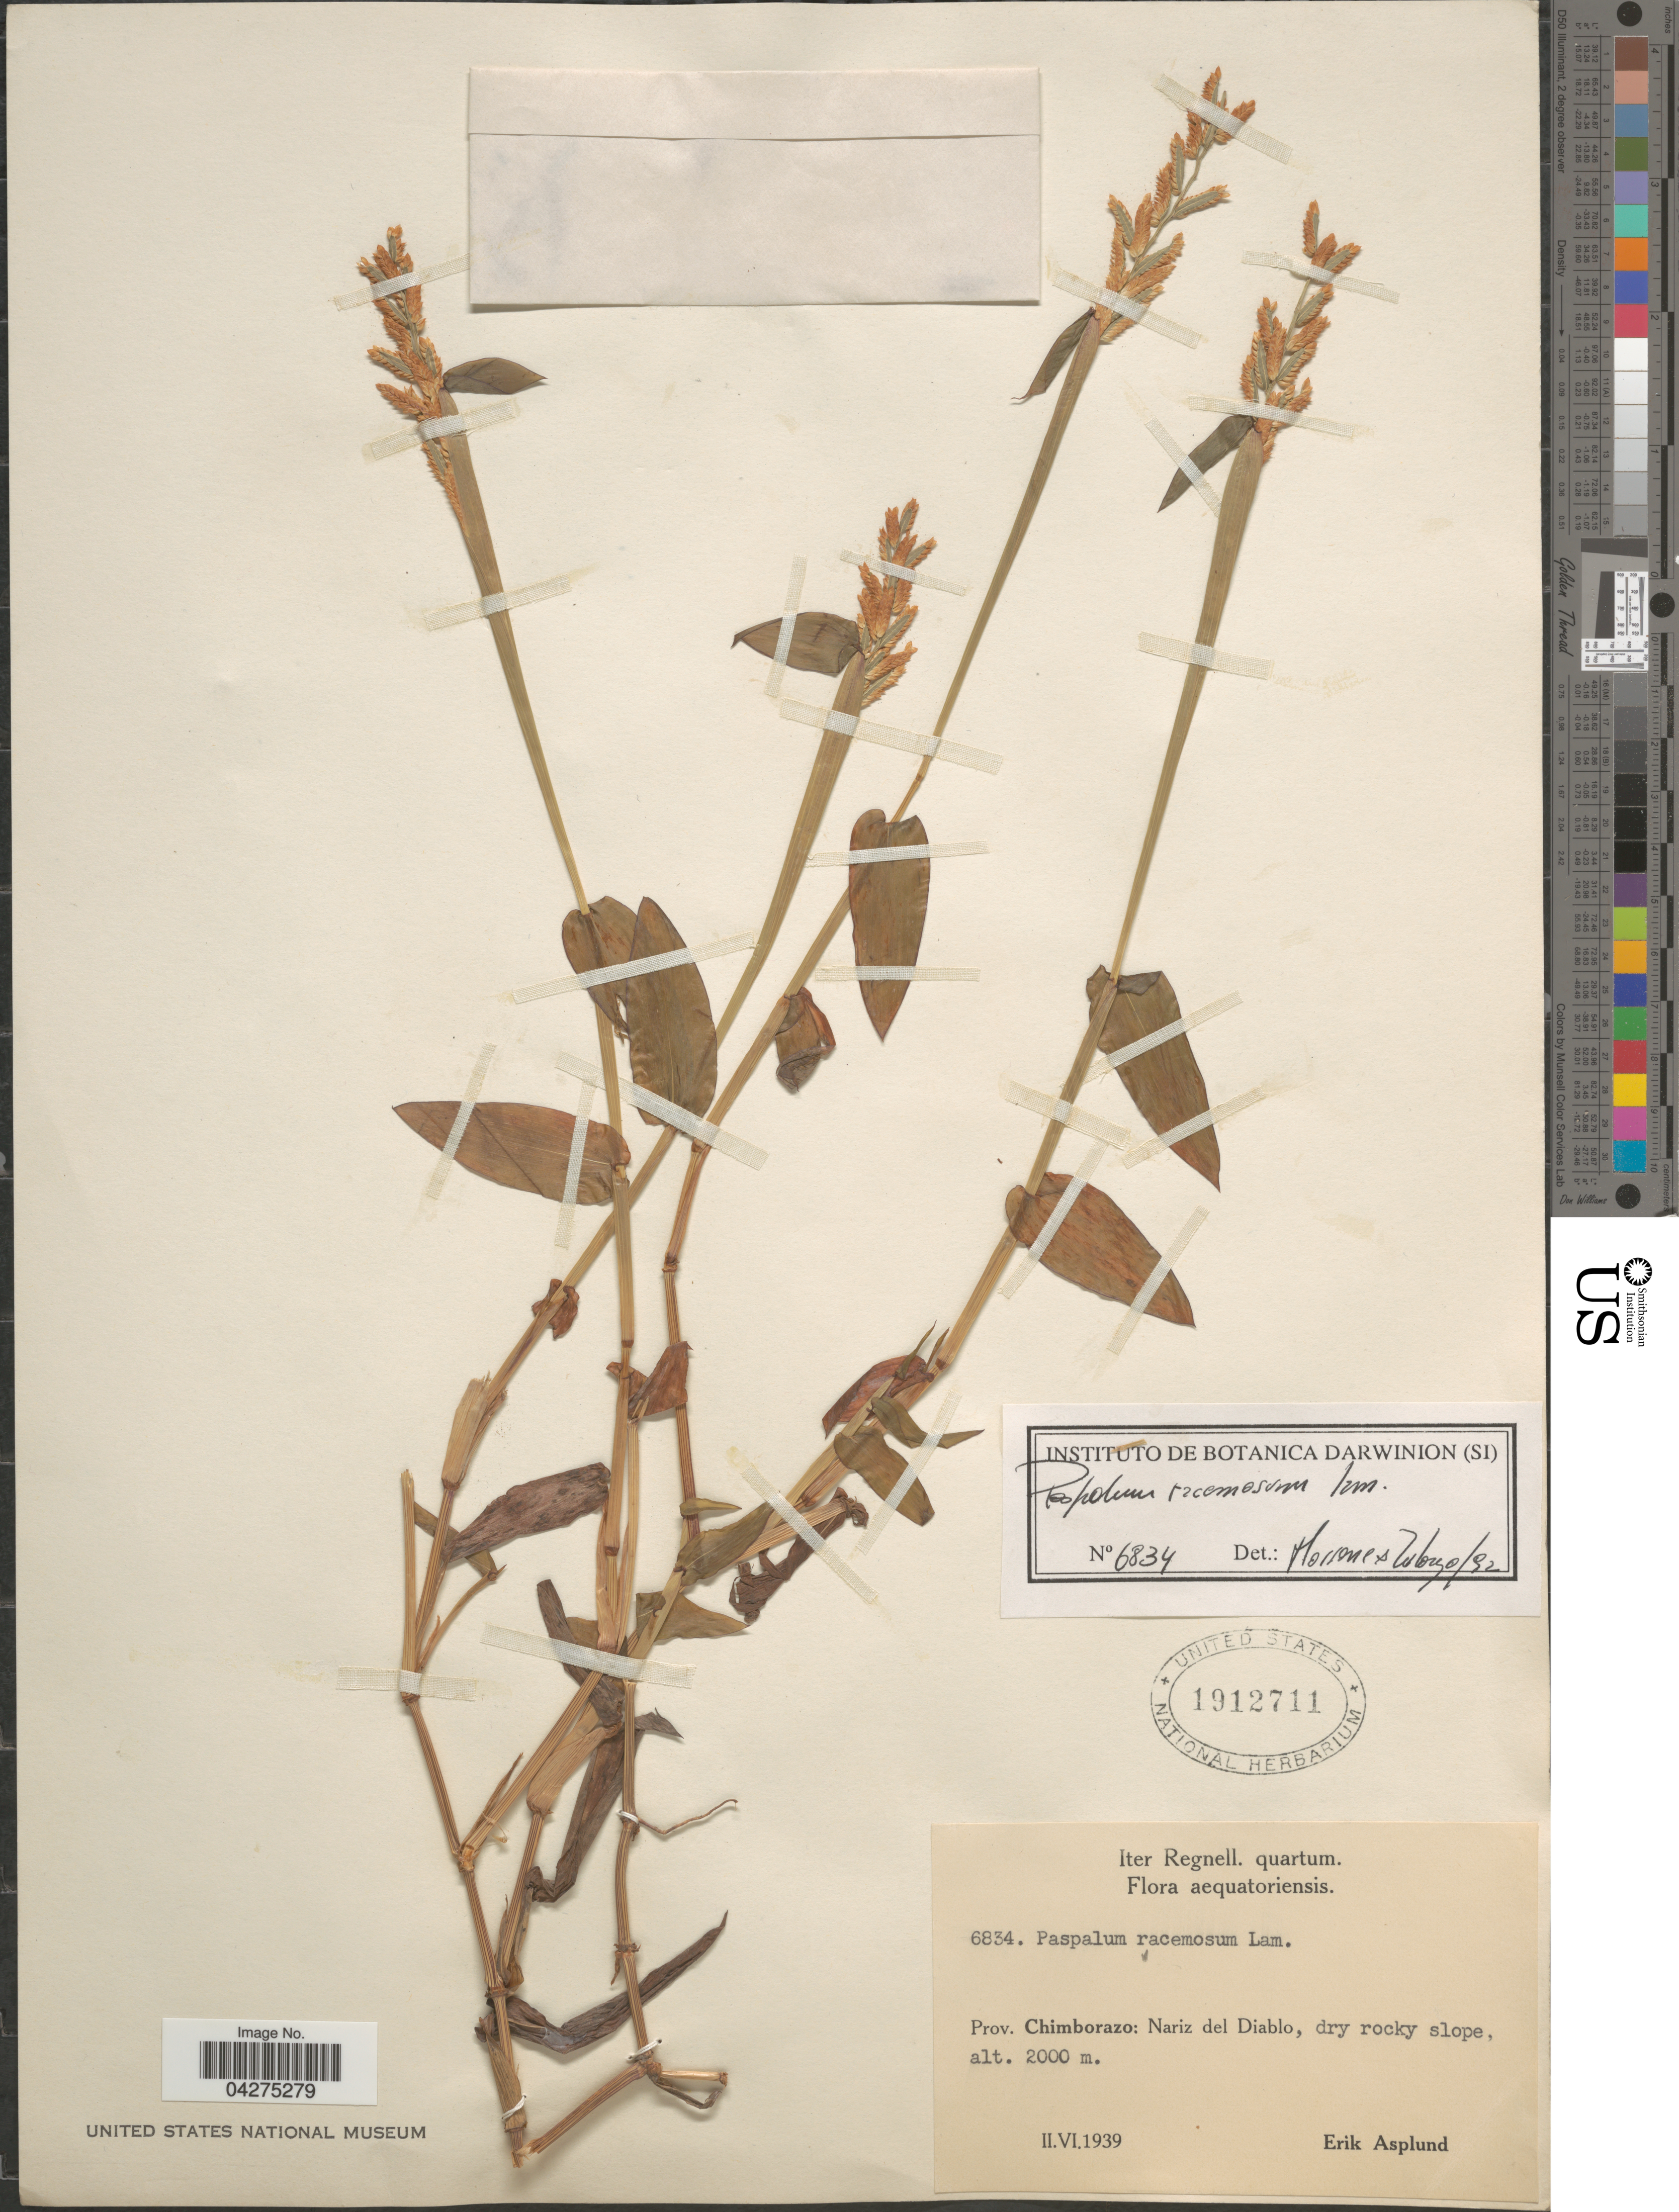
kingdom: Plantae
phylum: Tracheophyta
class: Liliopsida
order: Poales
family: Poaceae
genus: Paspalum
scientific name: Paspalum racemosum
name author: Lam.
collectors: E. Asplund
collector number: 6834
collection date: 1939-02/1939-06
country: Ecuador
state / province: Chimborazo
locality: Iter Regnell. quartum. Aequatoriensis. Nariz del Diablo, dry rocky slope.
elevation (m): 2000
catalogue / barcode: US 1912711